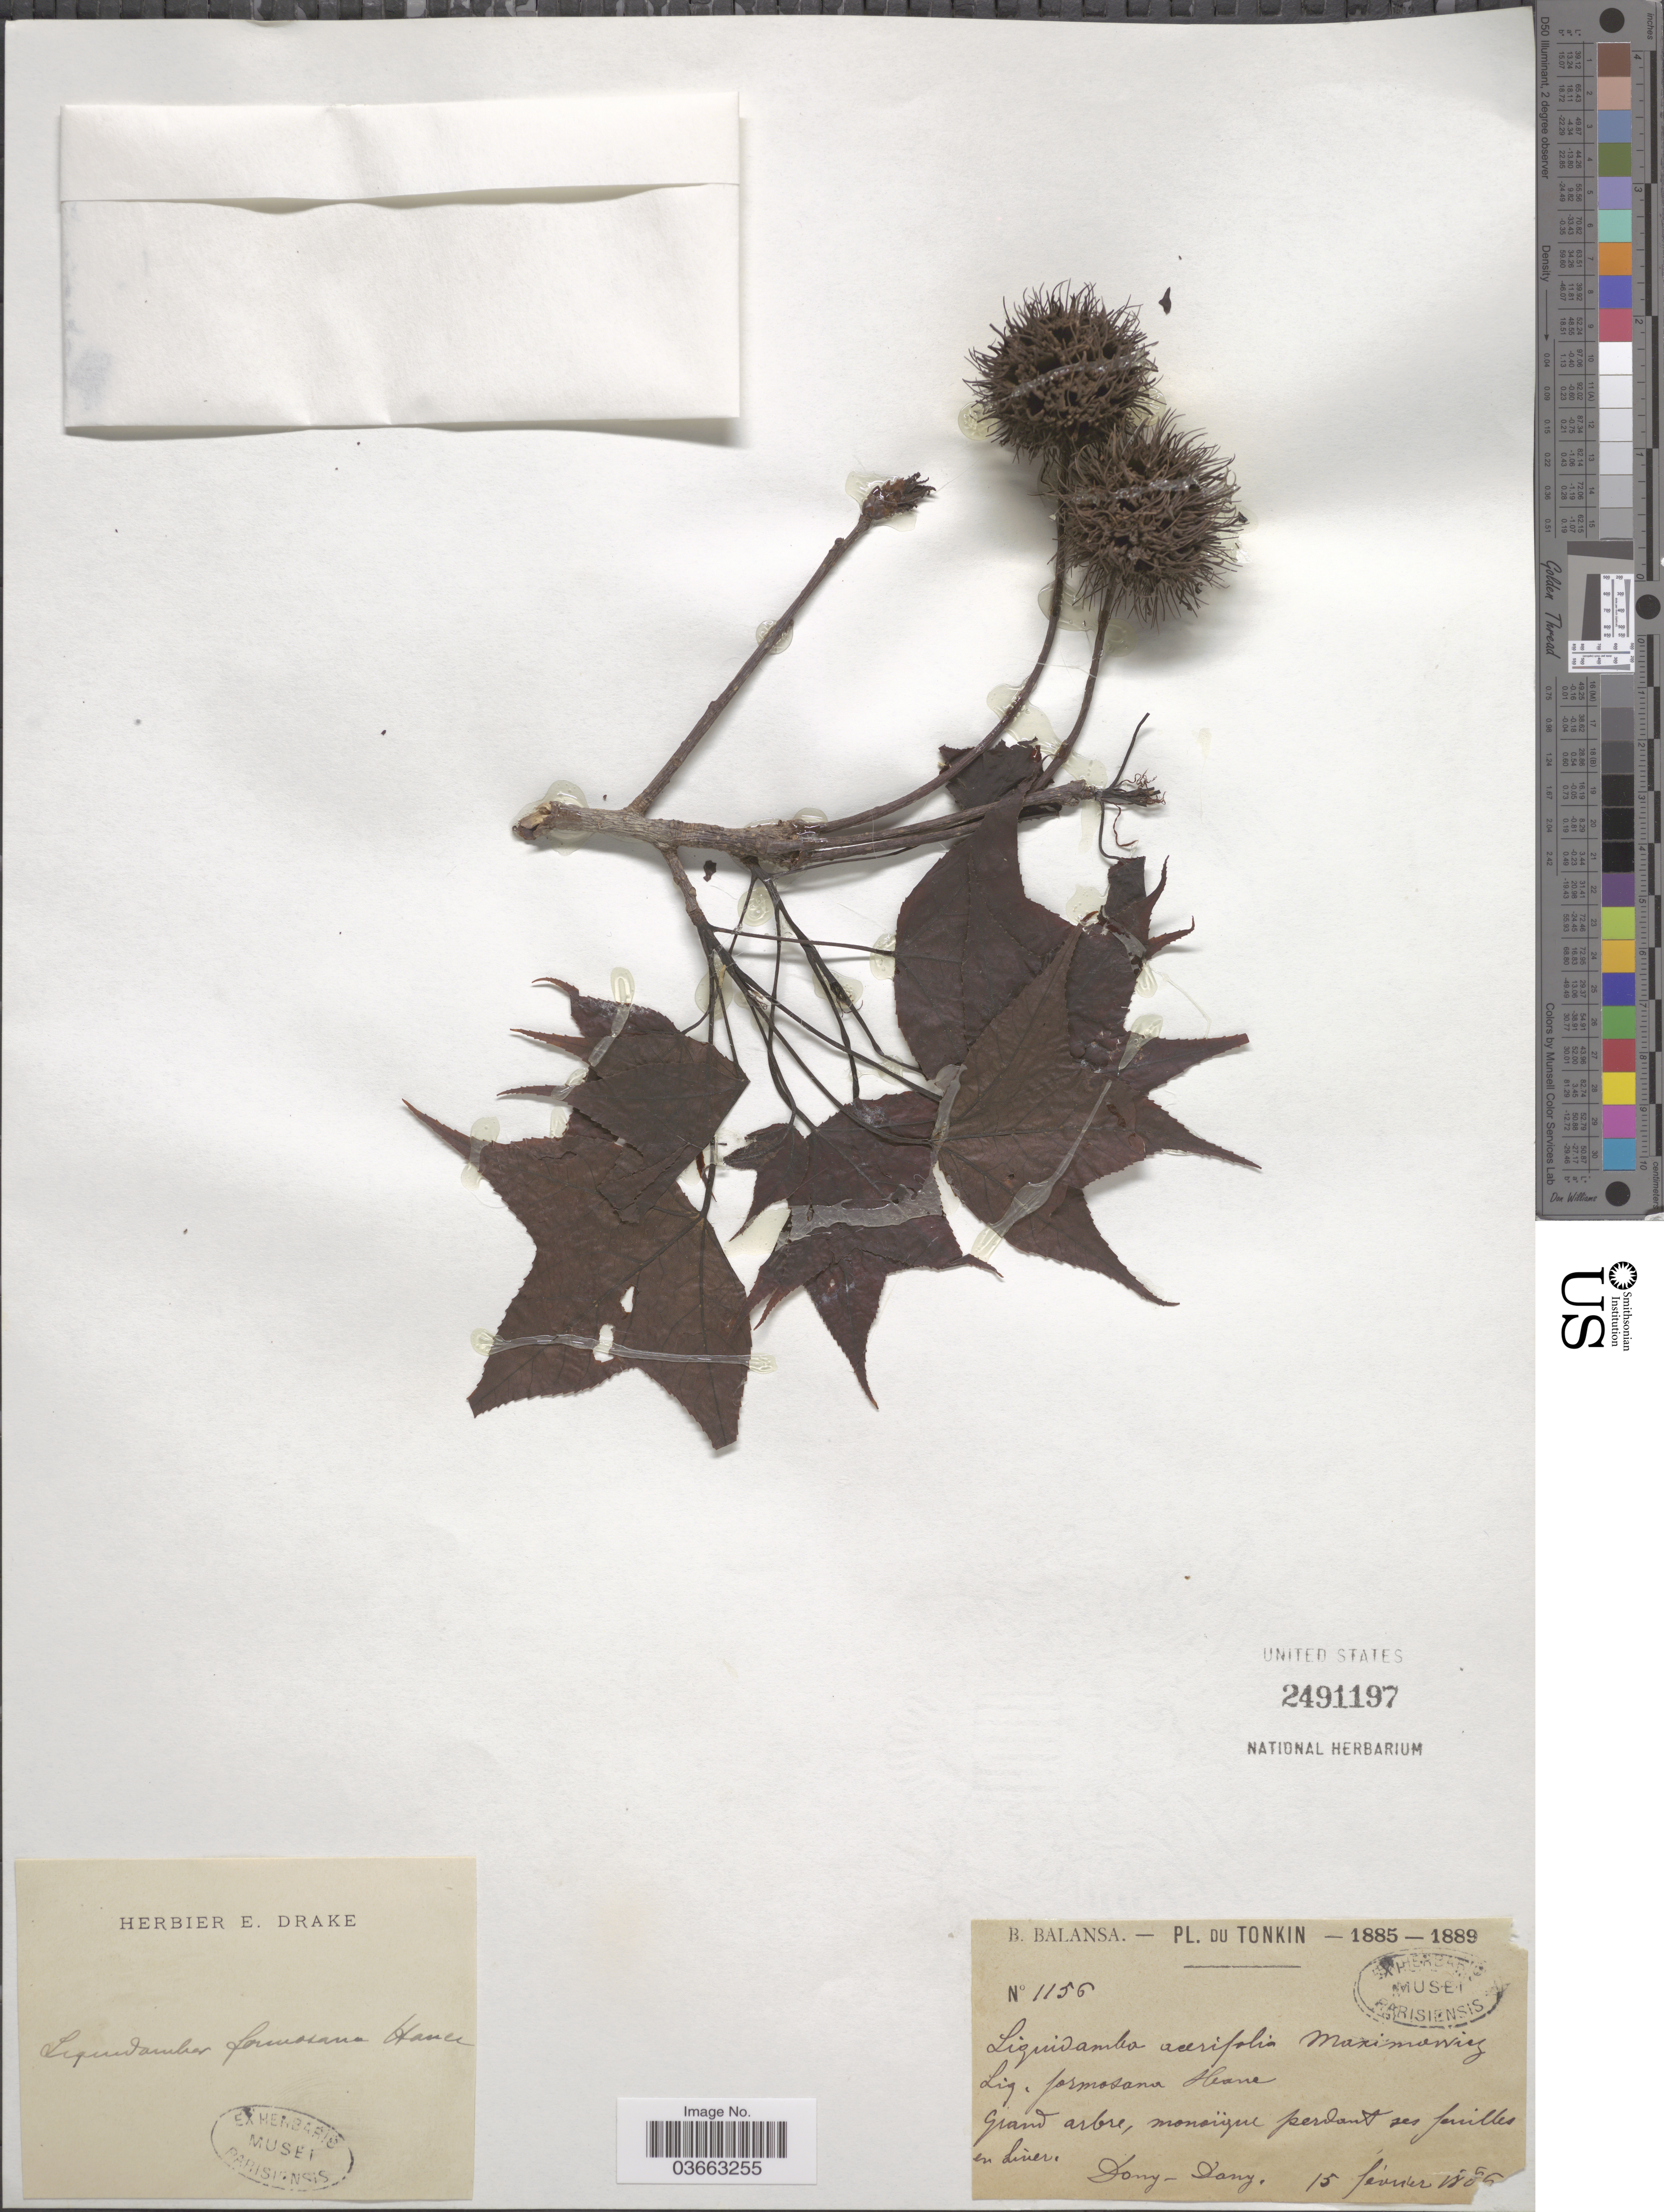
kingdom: Plantae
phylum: Tracheophyta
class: Magnoliopsida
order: Saxifragales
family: Altingiaceae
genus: Liquidambar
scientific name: Liquidambar acerifolia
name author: Maxim.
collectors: B. Balansa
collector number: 1156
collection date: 1886-02-15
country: Vietnam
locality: Tonkin. Dong-Dang.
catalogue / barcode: US 2491197